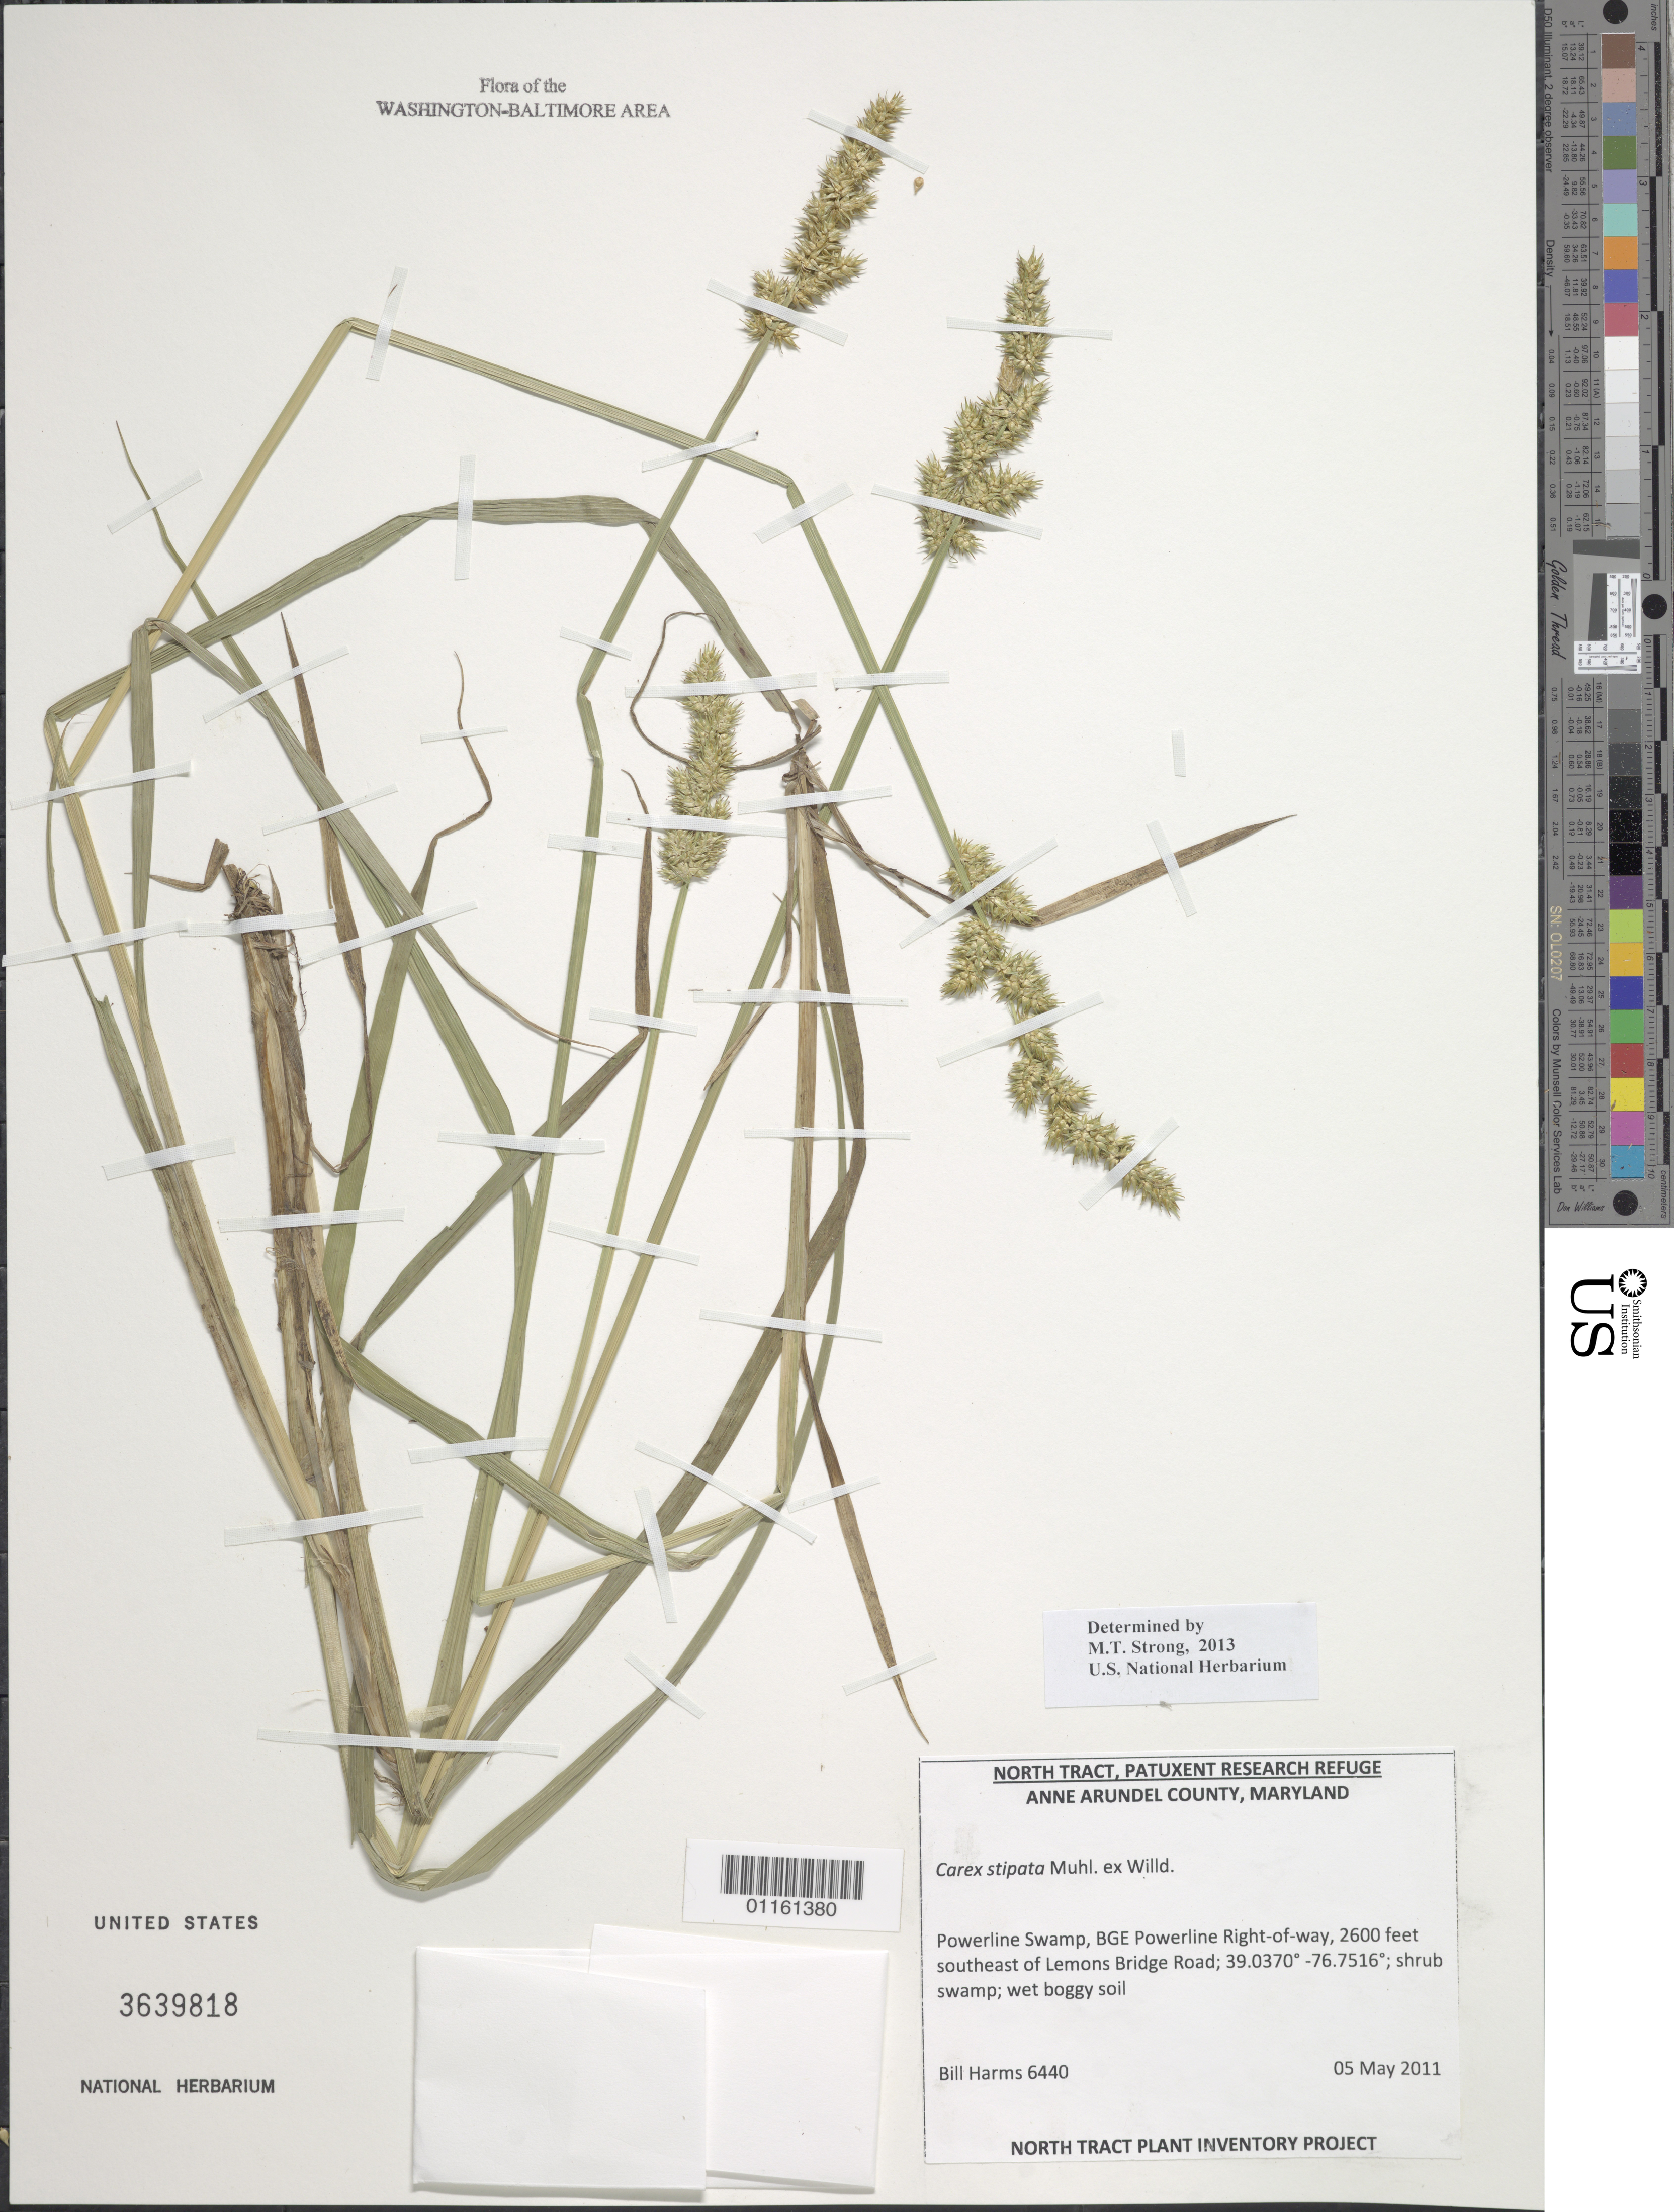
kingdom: Plantae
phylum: Tracheophyta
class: Liliopsida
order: Poales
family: Cyperaceae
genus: Carex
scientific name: Carex stipata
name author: Muhl. ex Willd.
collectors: B. Harms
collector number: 6440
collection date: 2011-05-05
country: United States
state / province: Maryland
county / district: Anne Arundel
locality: Powerline Swamp, BGE Powerline Right-of-way, 2600 feet southeast of Lemons Bridge Road.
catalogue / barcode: US 3639818